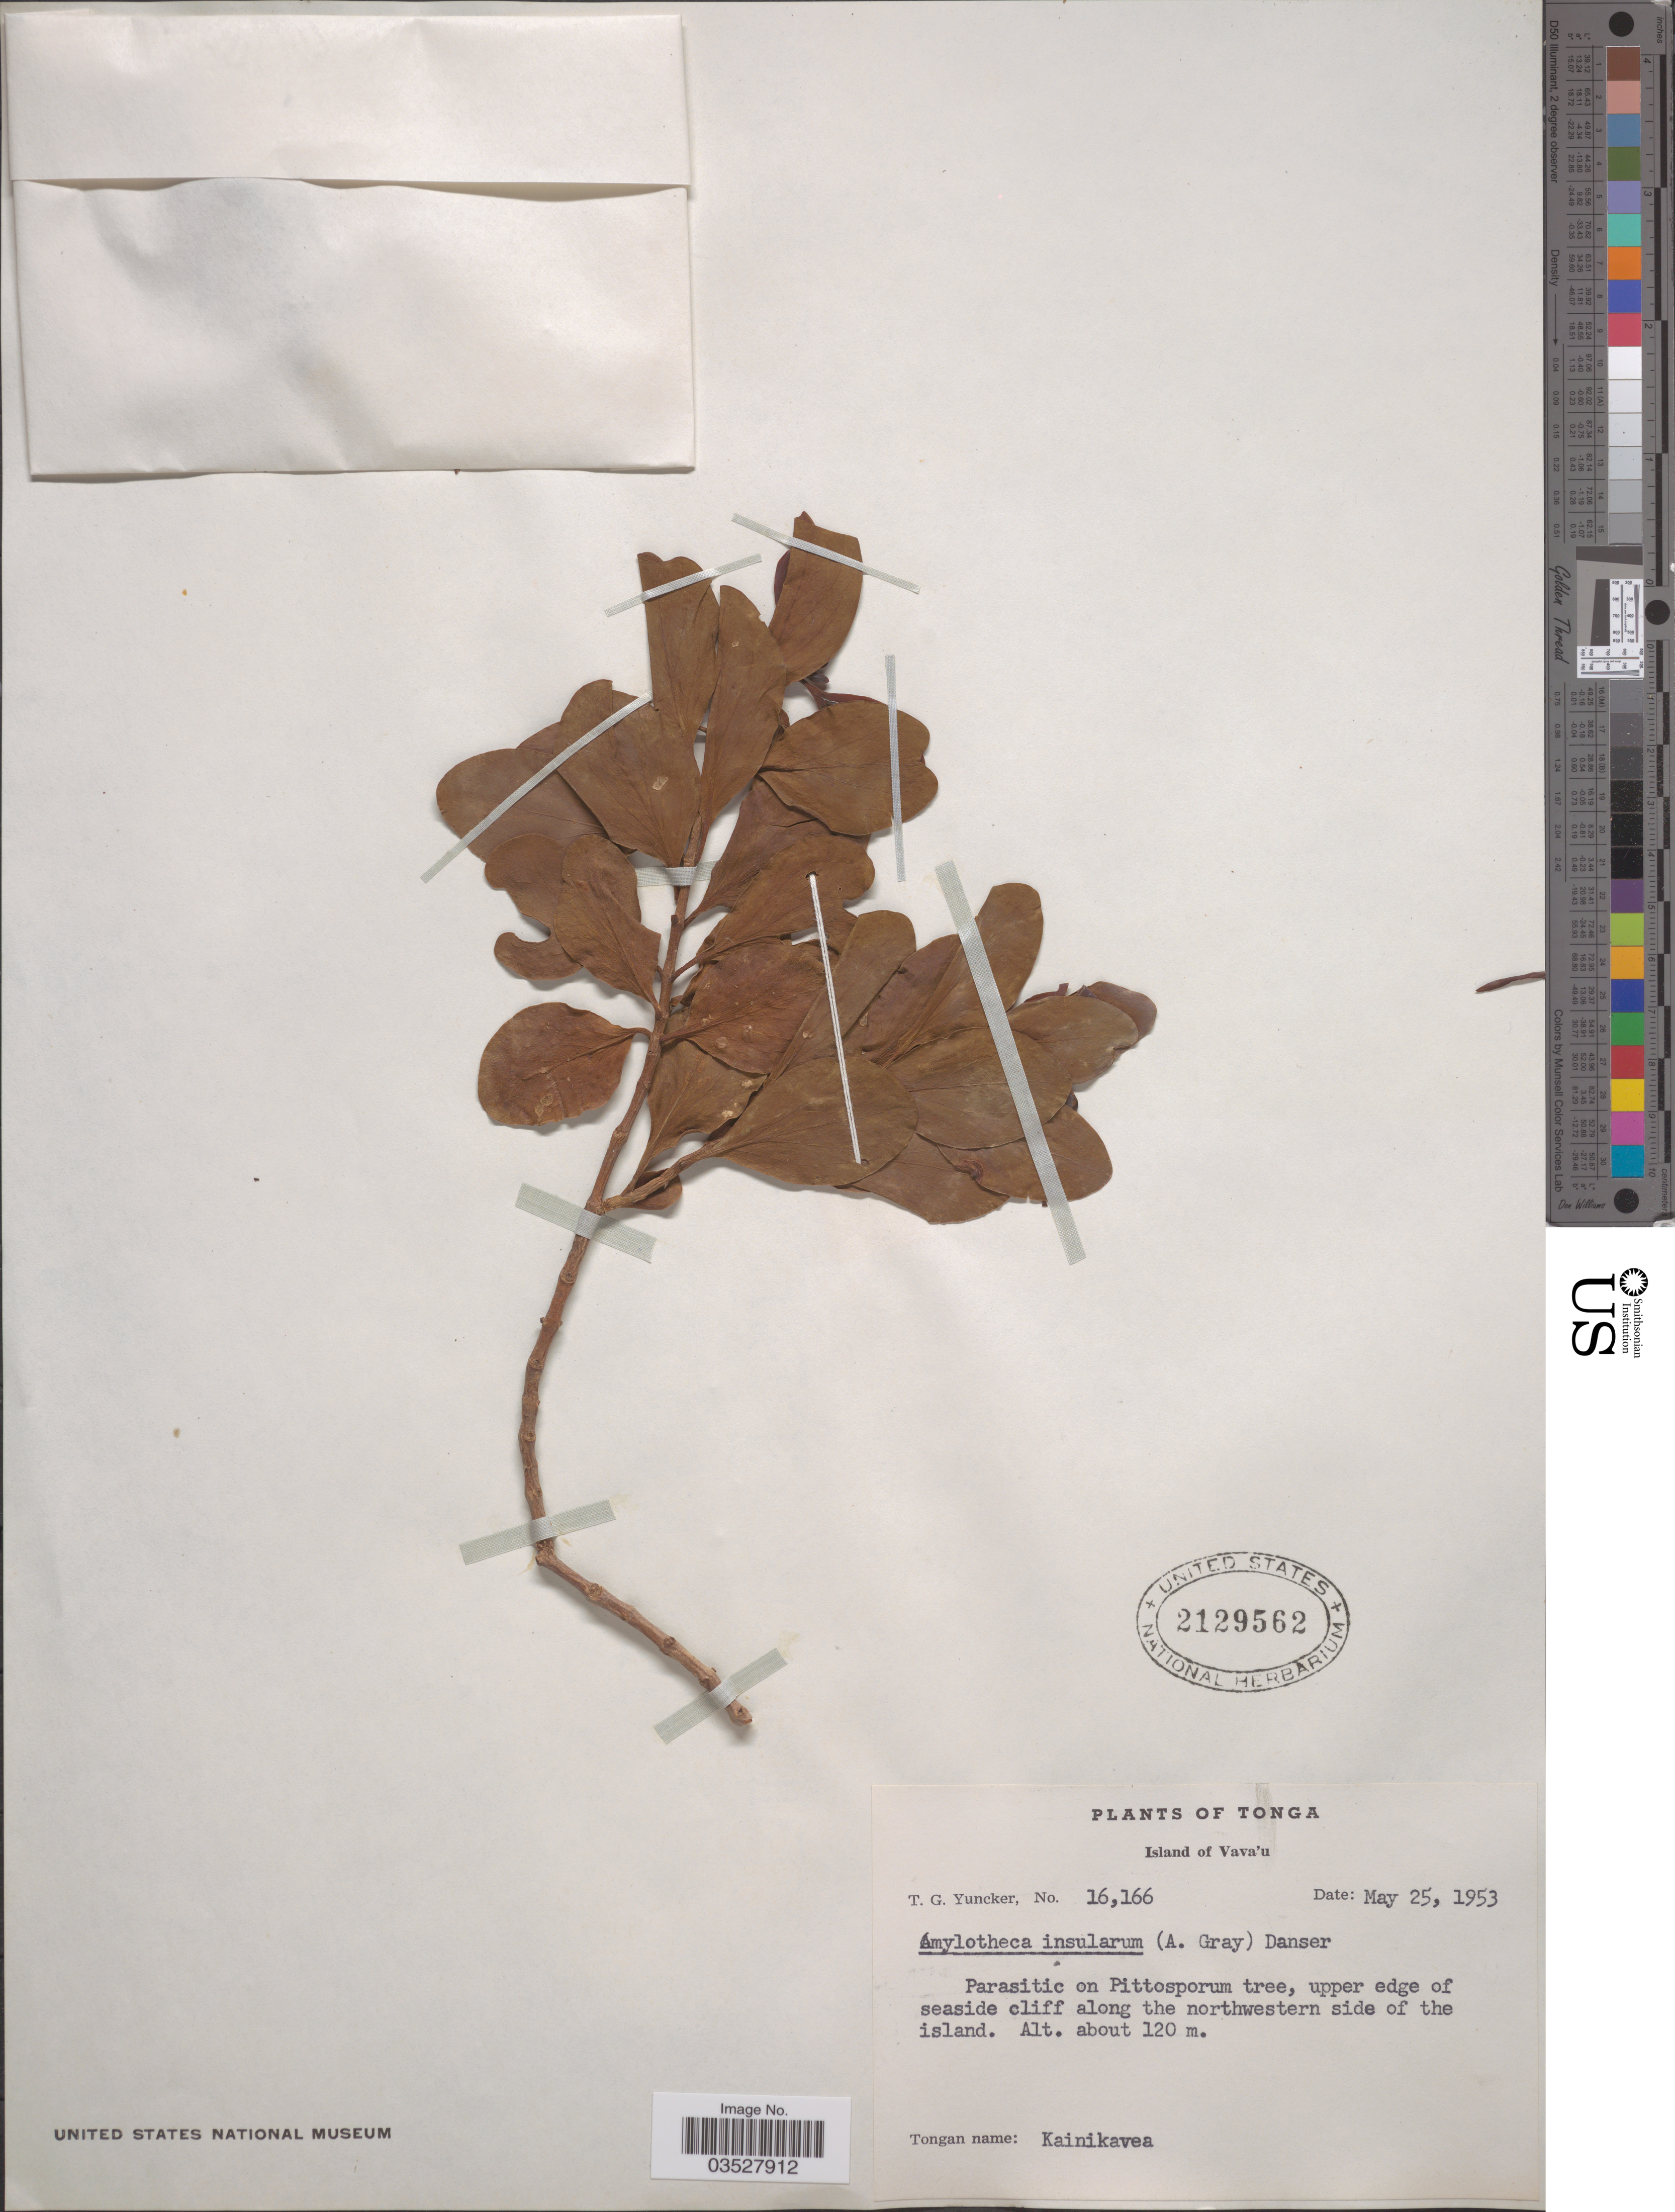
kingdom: Plantae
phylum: Tracheophyta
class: Magnoliopsida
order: Santalales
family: Loranthaceae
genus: Amylotheca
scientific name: Amylotheca insularum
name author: (A. Gray) Danser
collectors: T. G. Yuncker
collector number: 16166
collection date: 1953-05-25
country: Tonga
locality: Island of Vava'u. Upper edge of seaside cliff along the northwestern side of the island.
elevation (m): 120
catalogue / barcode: US 2129562